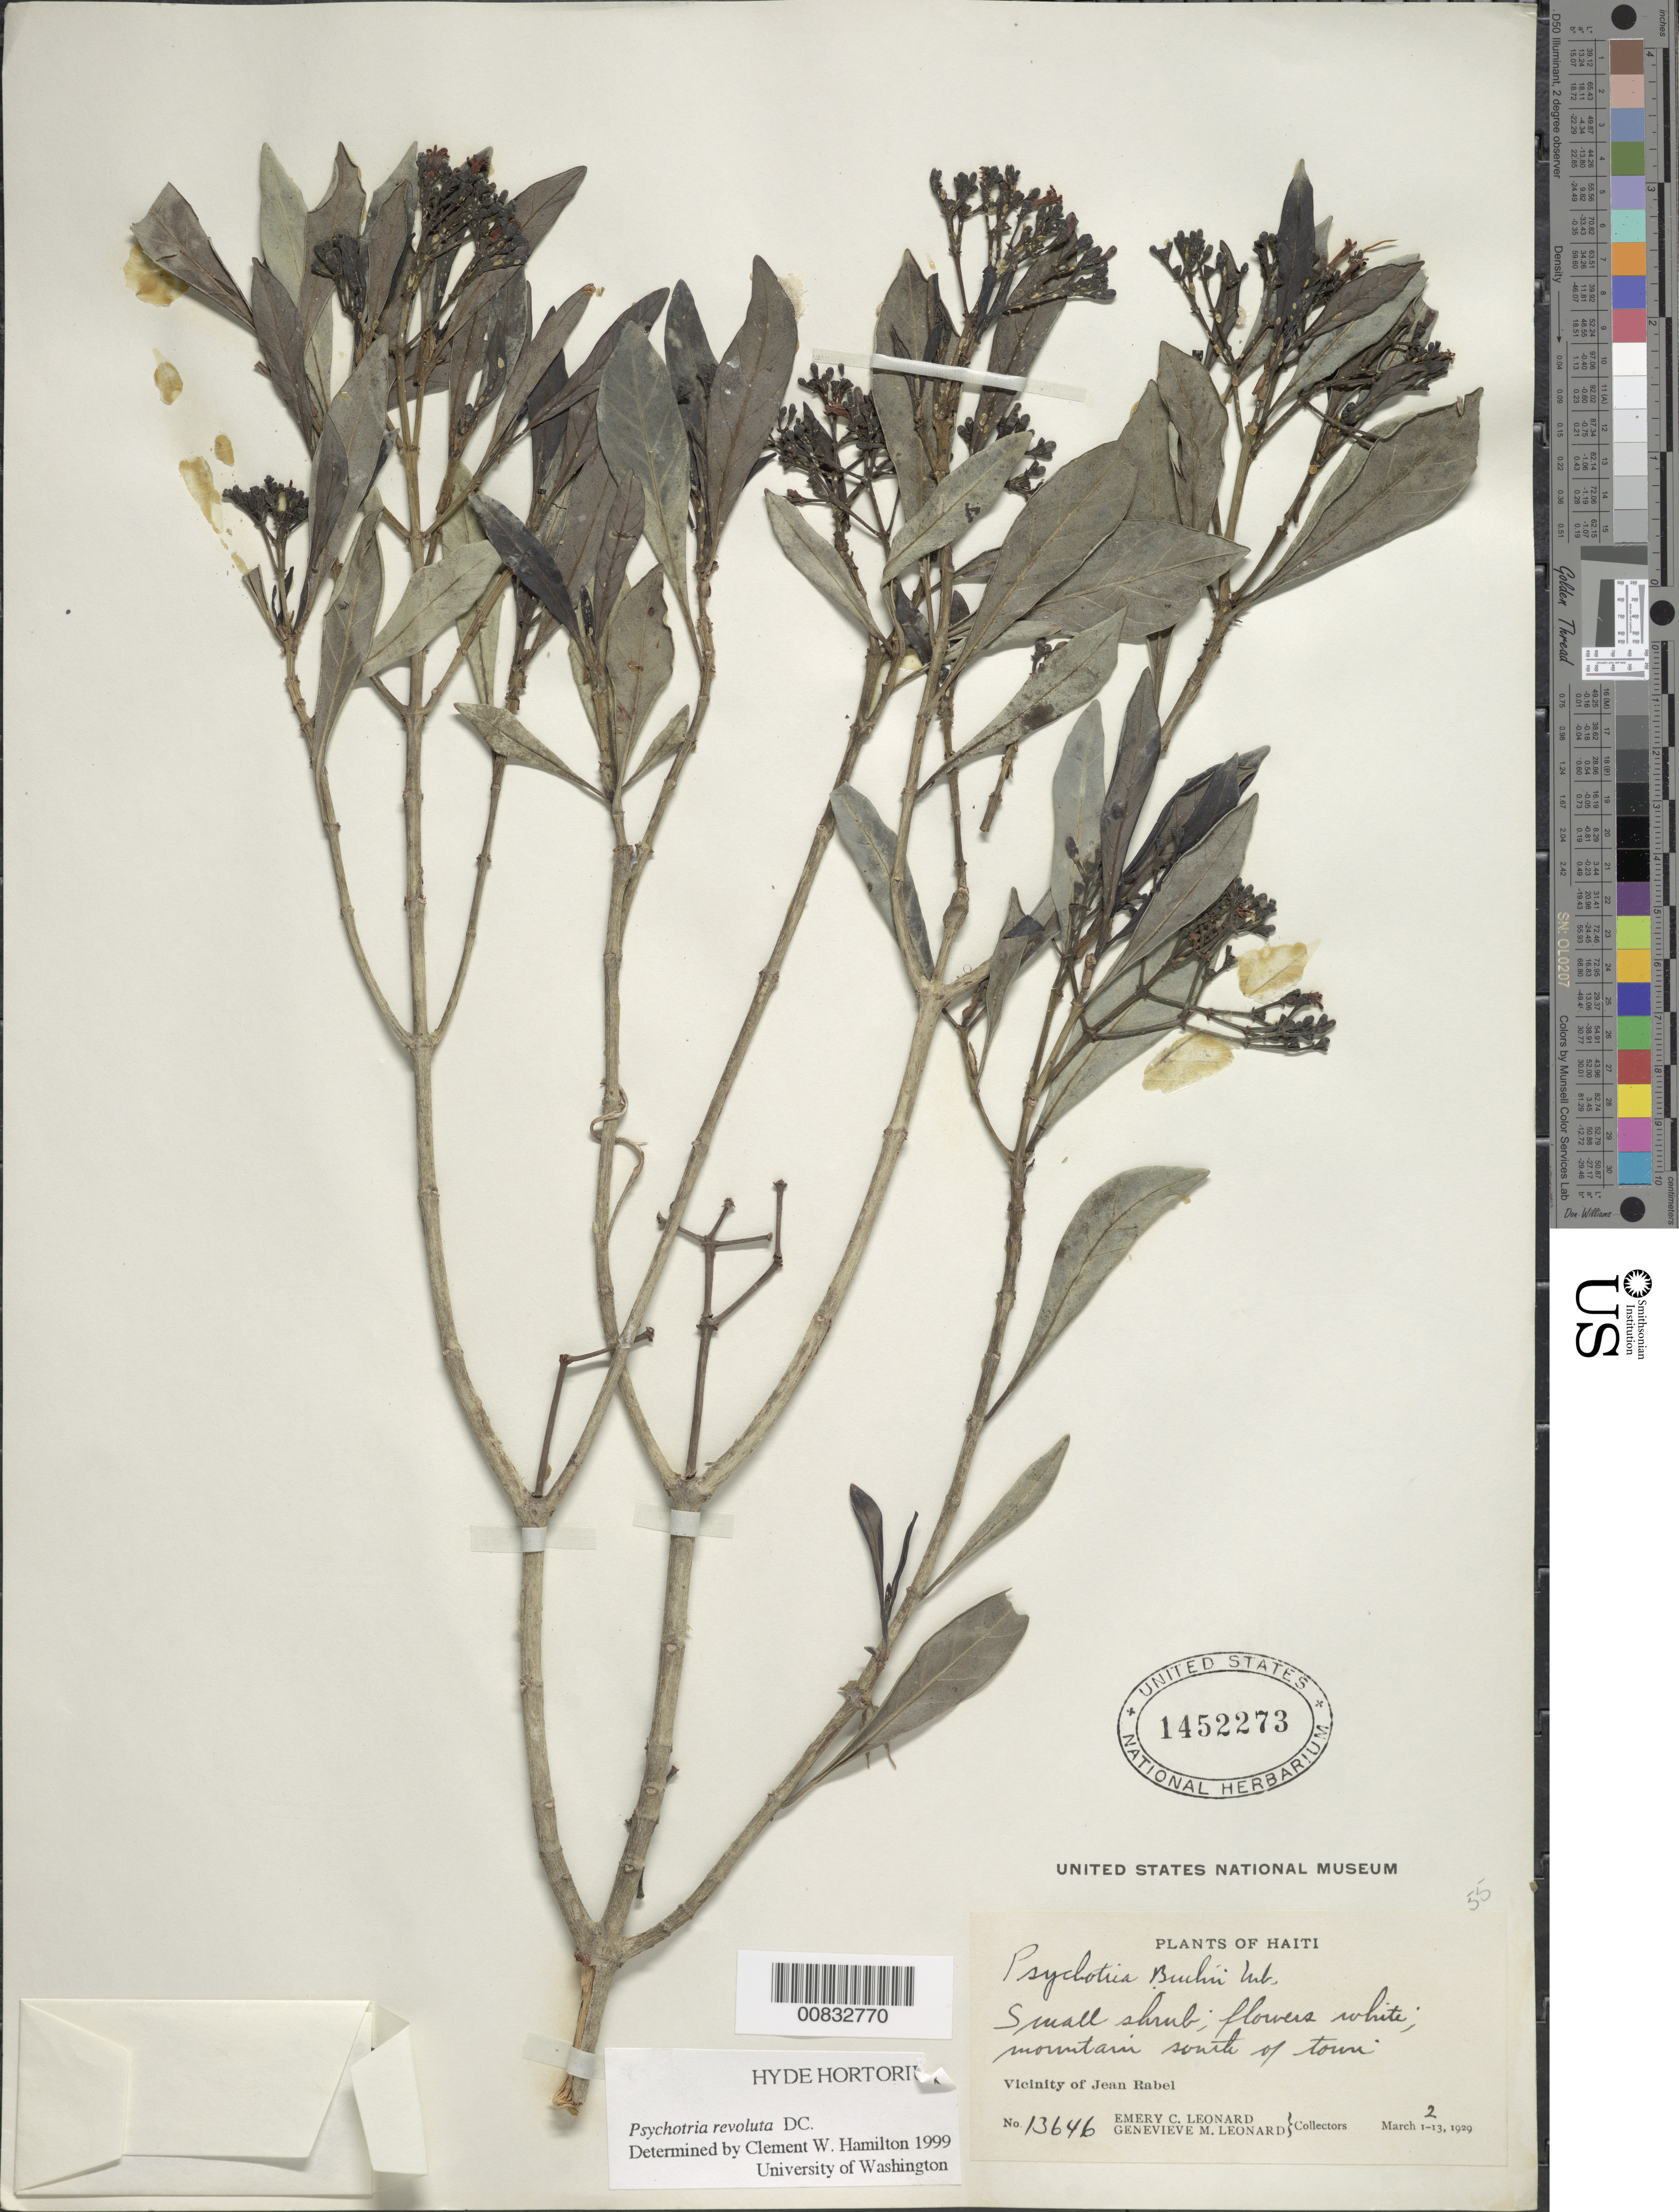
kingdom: Plantae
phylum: Tracheophyta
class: Magnoliopsida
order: Gentianales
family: Rubiaceae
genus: Psychotria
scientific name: Psychotria revoluta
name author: DC.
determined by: Hamilton, C. W.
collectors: E. C. Leonard & G. M. Leonard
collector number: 13646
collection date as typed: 02 Mar 1929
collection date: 1929-03-02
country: Haiti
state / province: Nord-Ouest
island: Hispaniola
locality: Vicinity of Jean Rabel, S of town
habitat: Mountain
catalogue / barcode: US 1452273